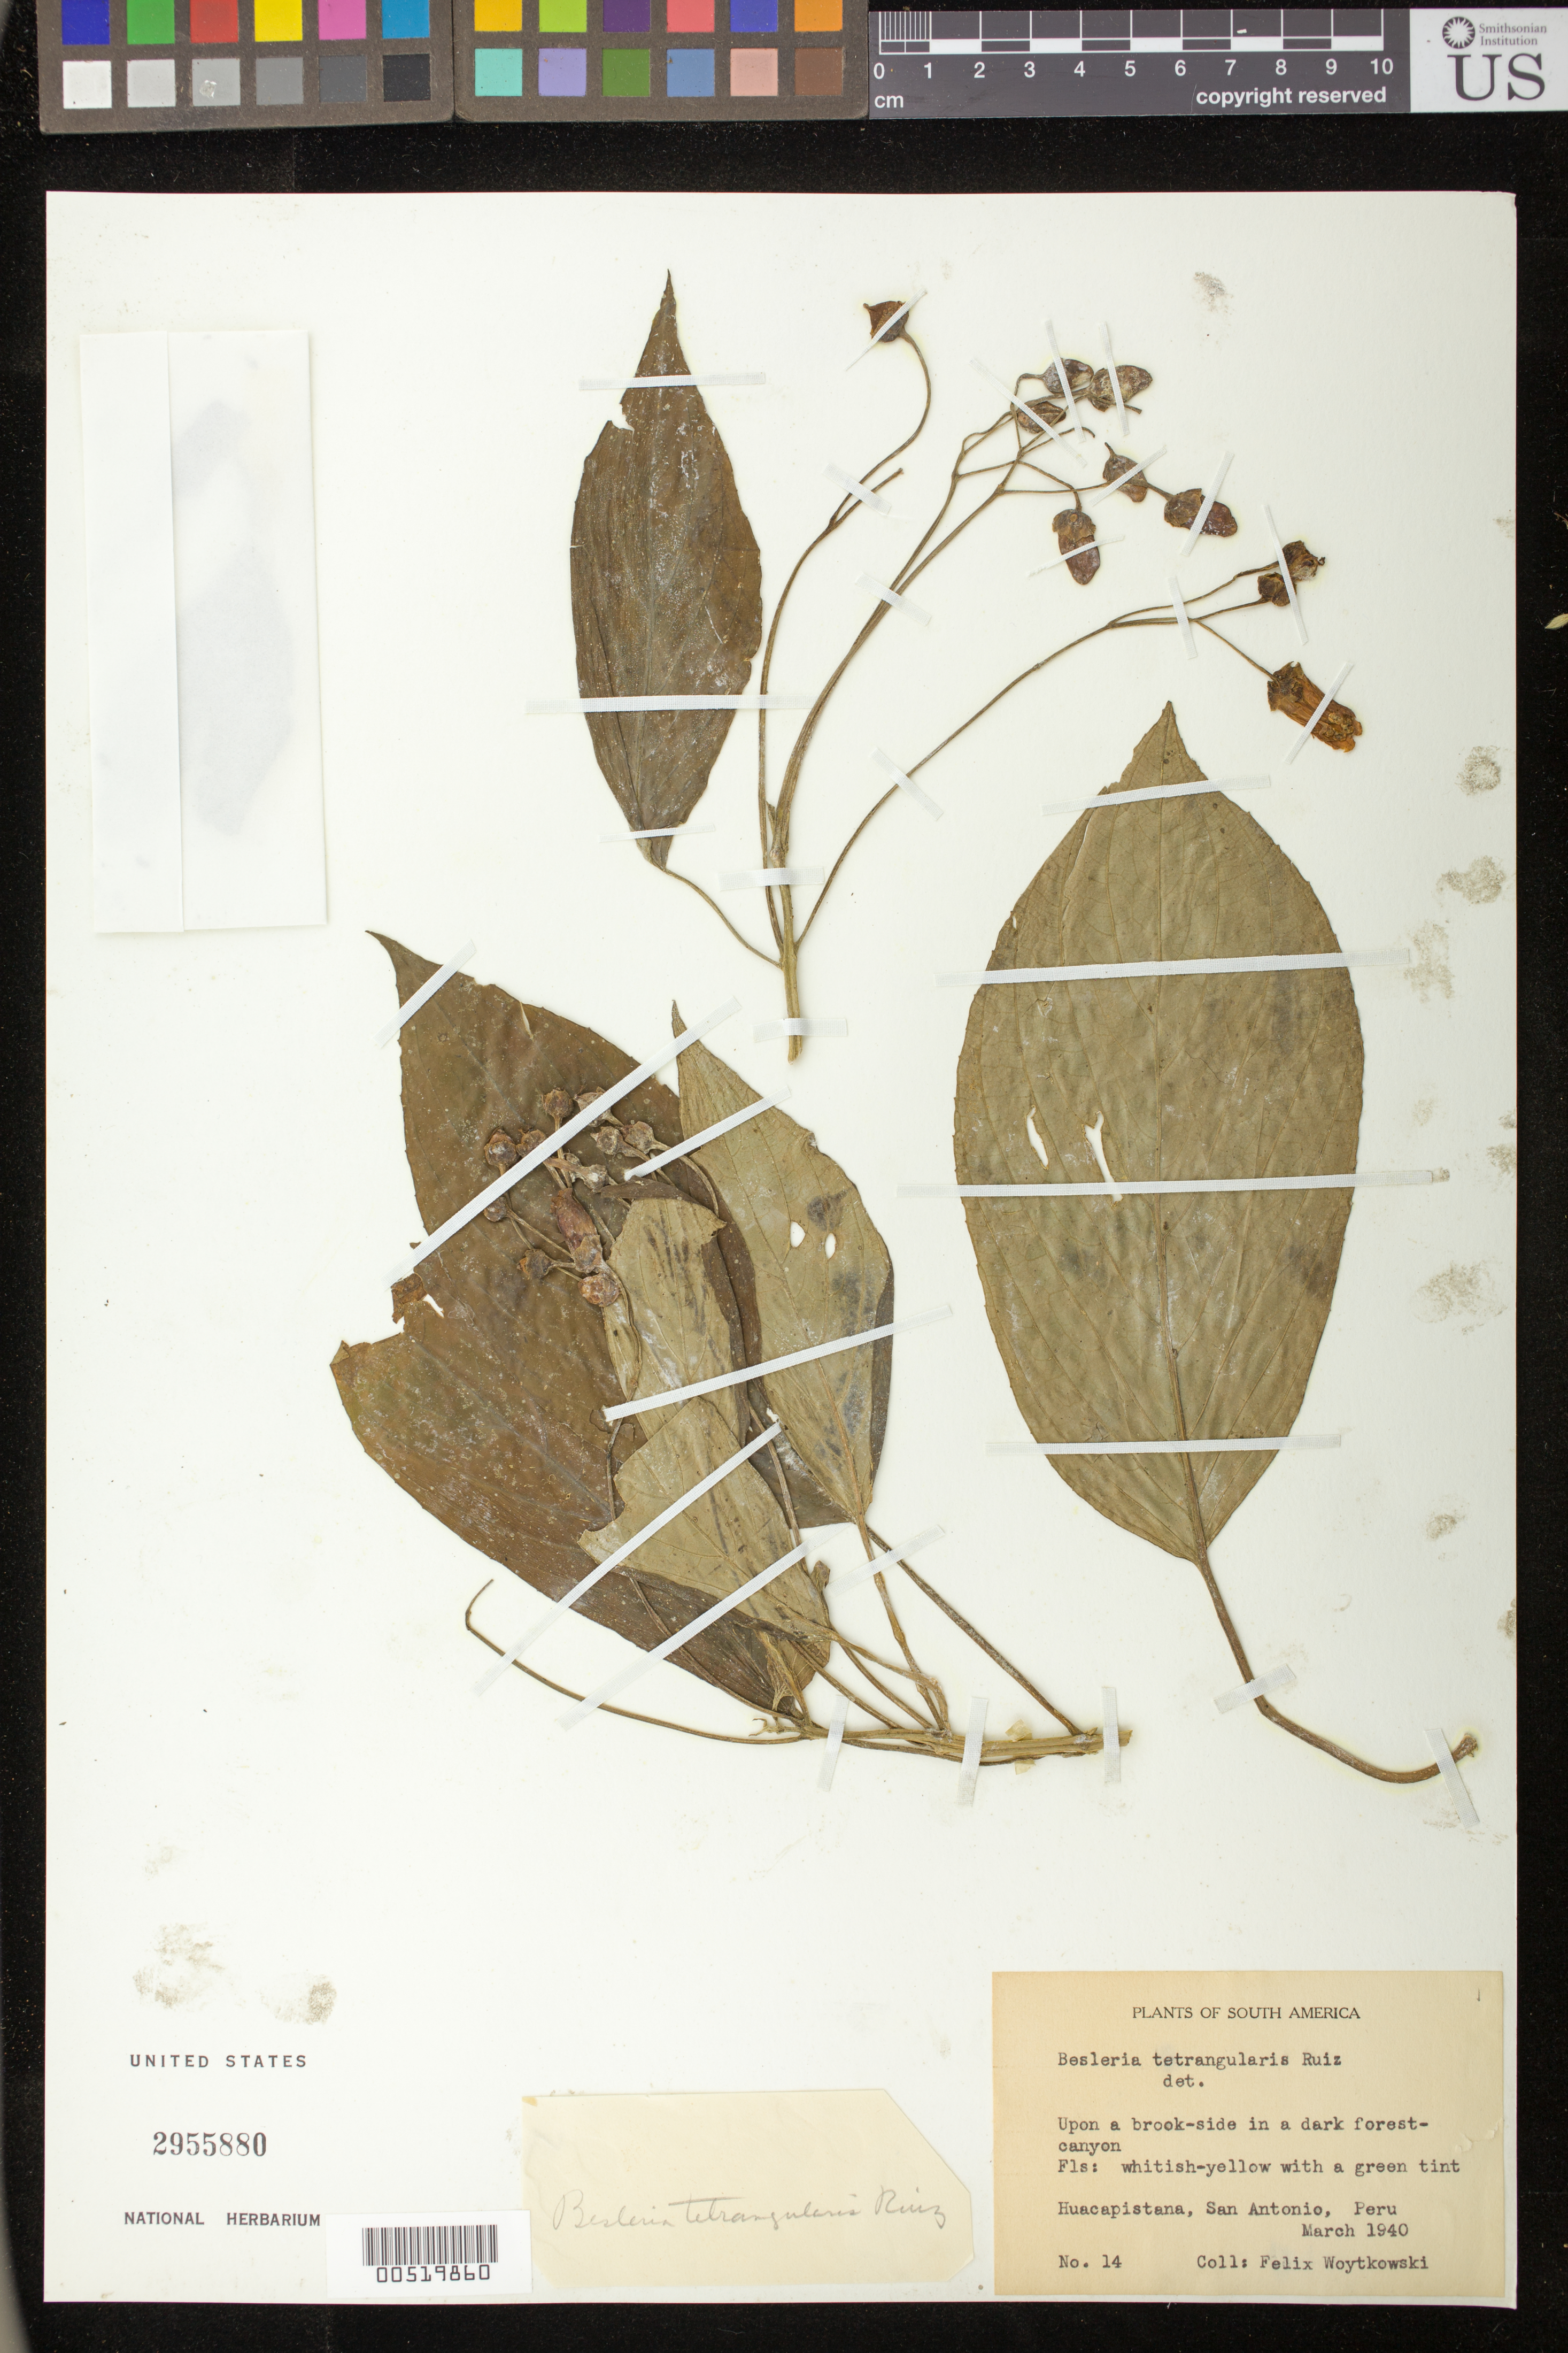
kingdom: Plantae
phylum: Tracheophyta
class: Magnoliopsida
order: Lamiales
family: Gesneriaceae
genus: Besleria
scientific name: Besleria tetrangularis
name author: Ruiz ex Hanst.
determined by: Skog, Laurence E.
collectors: F. Woytkowski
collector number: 14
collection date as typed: Mar 1940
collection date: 1940-03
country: Peru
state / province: Junín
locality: Huacapistana, San Antonio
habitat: Upon a brook-side in a dark forest-canyon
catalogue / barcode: US 2955880